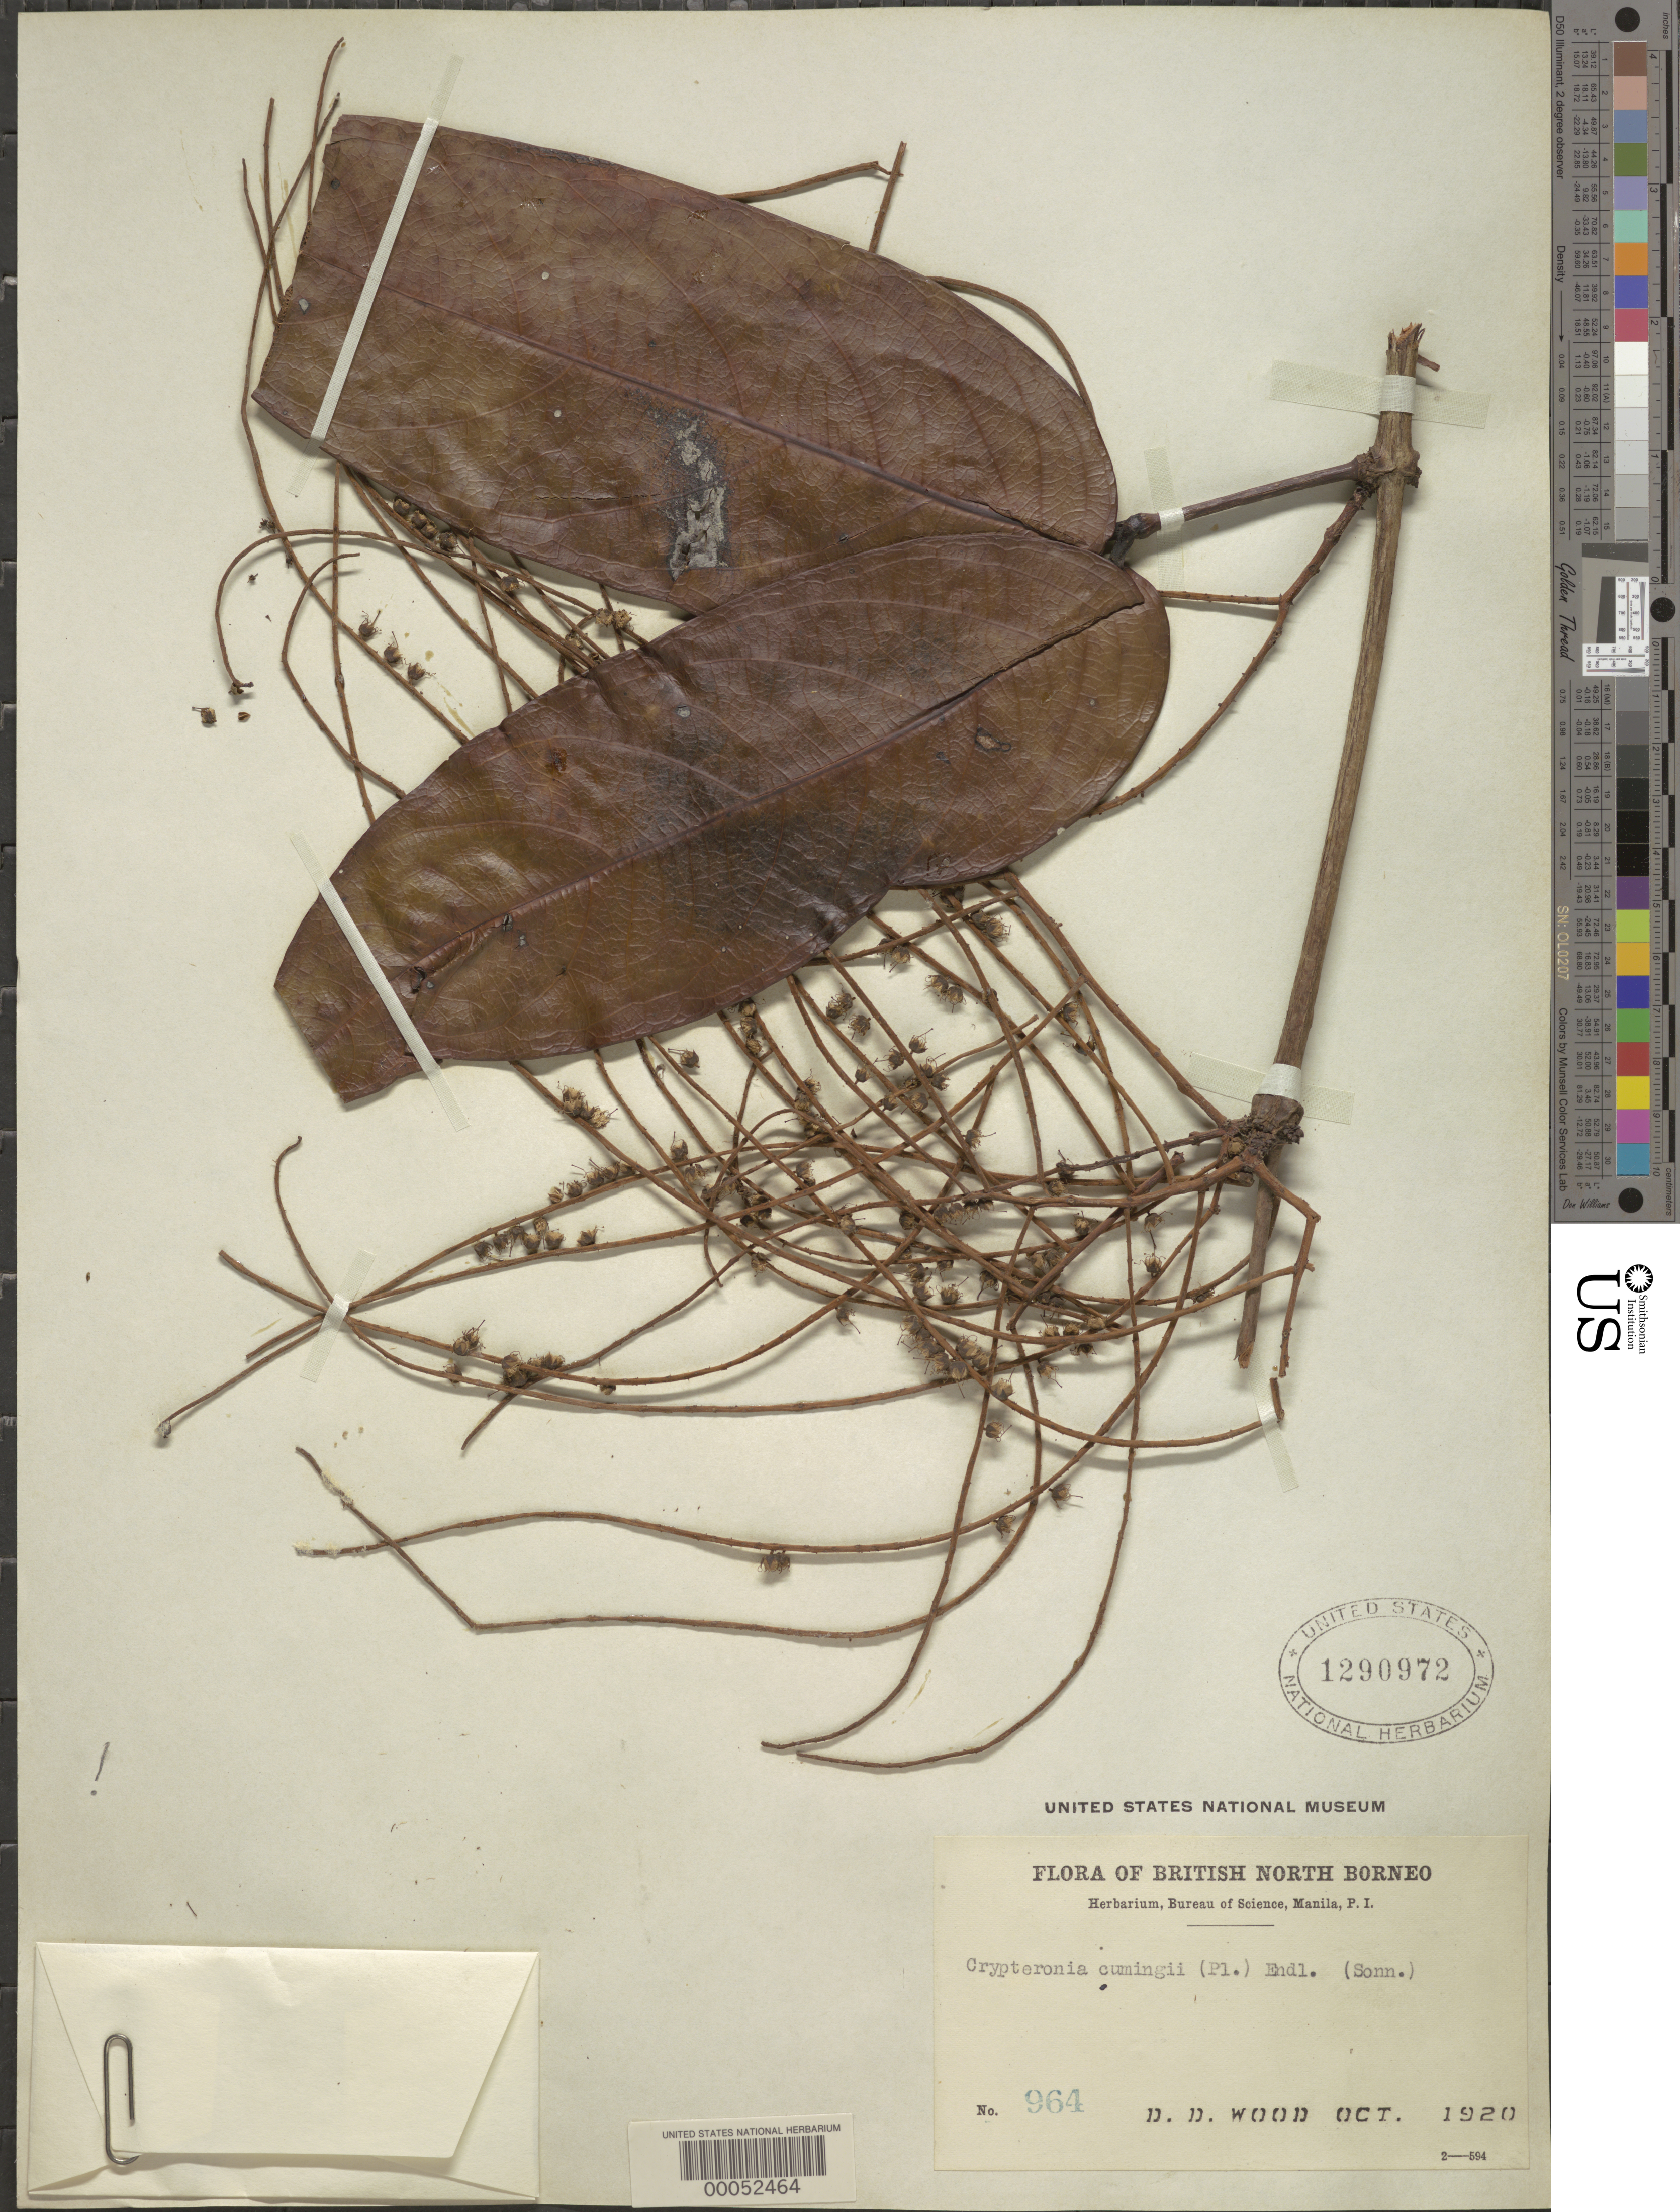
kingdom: Plantae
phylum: Tracheophyta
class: Magnoliopsida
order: Myrtales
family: Crypteroniaceae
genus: Crypteronia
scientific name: Crypteronia cumingii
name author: (Planch.) Endl.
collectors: D. Wood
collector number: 964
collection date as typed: Oct 1920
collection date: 1920-10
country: Malaysia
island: Borneo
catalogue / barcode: US 1290972